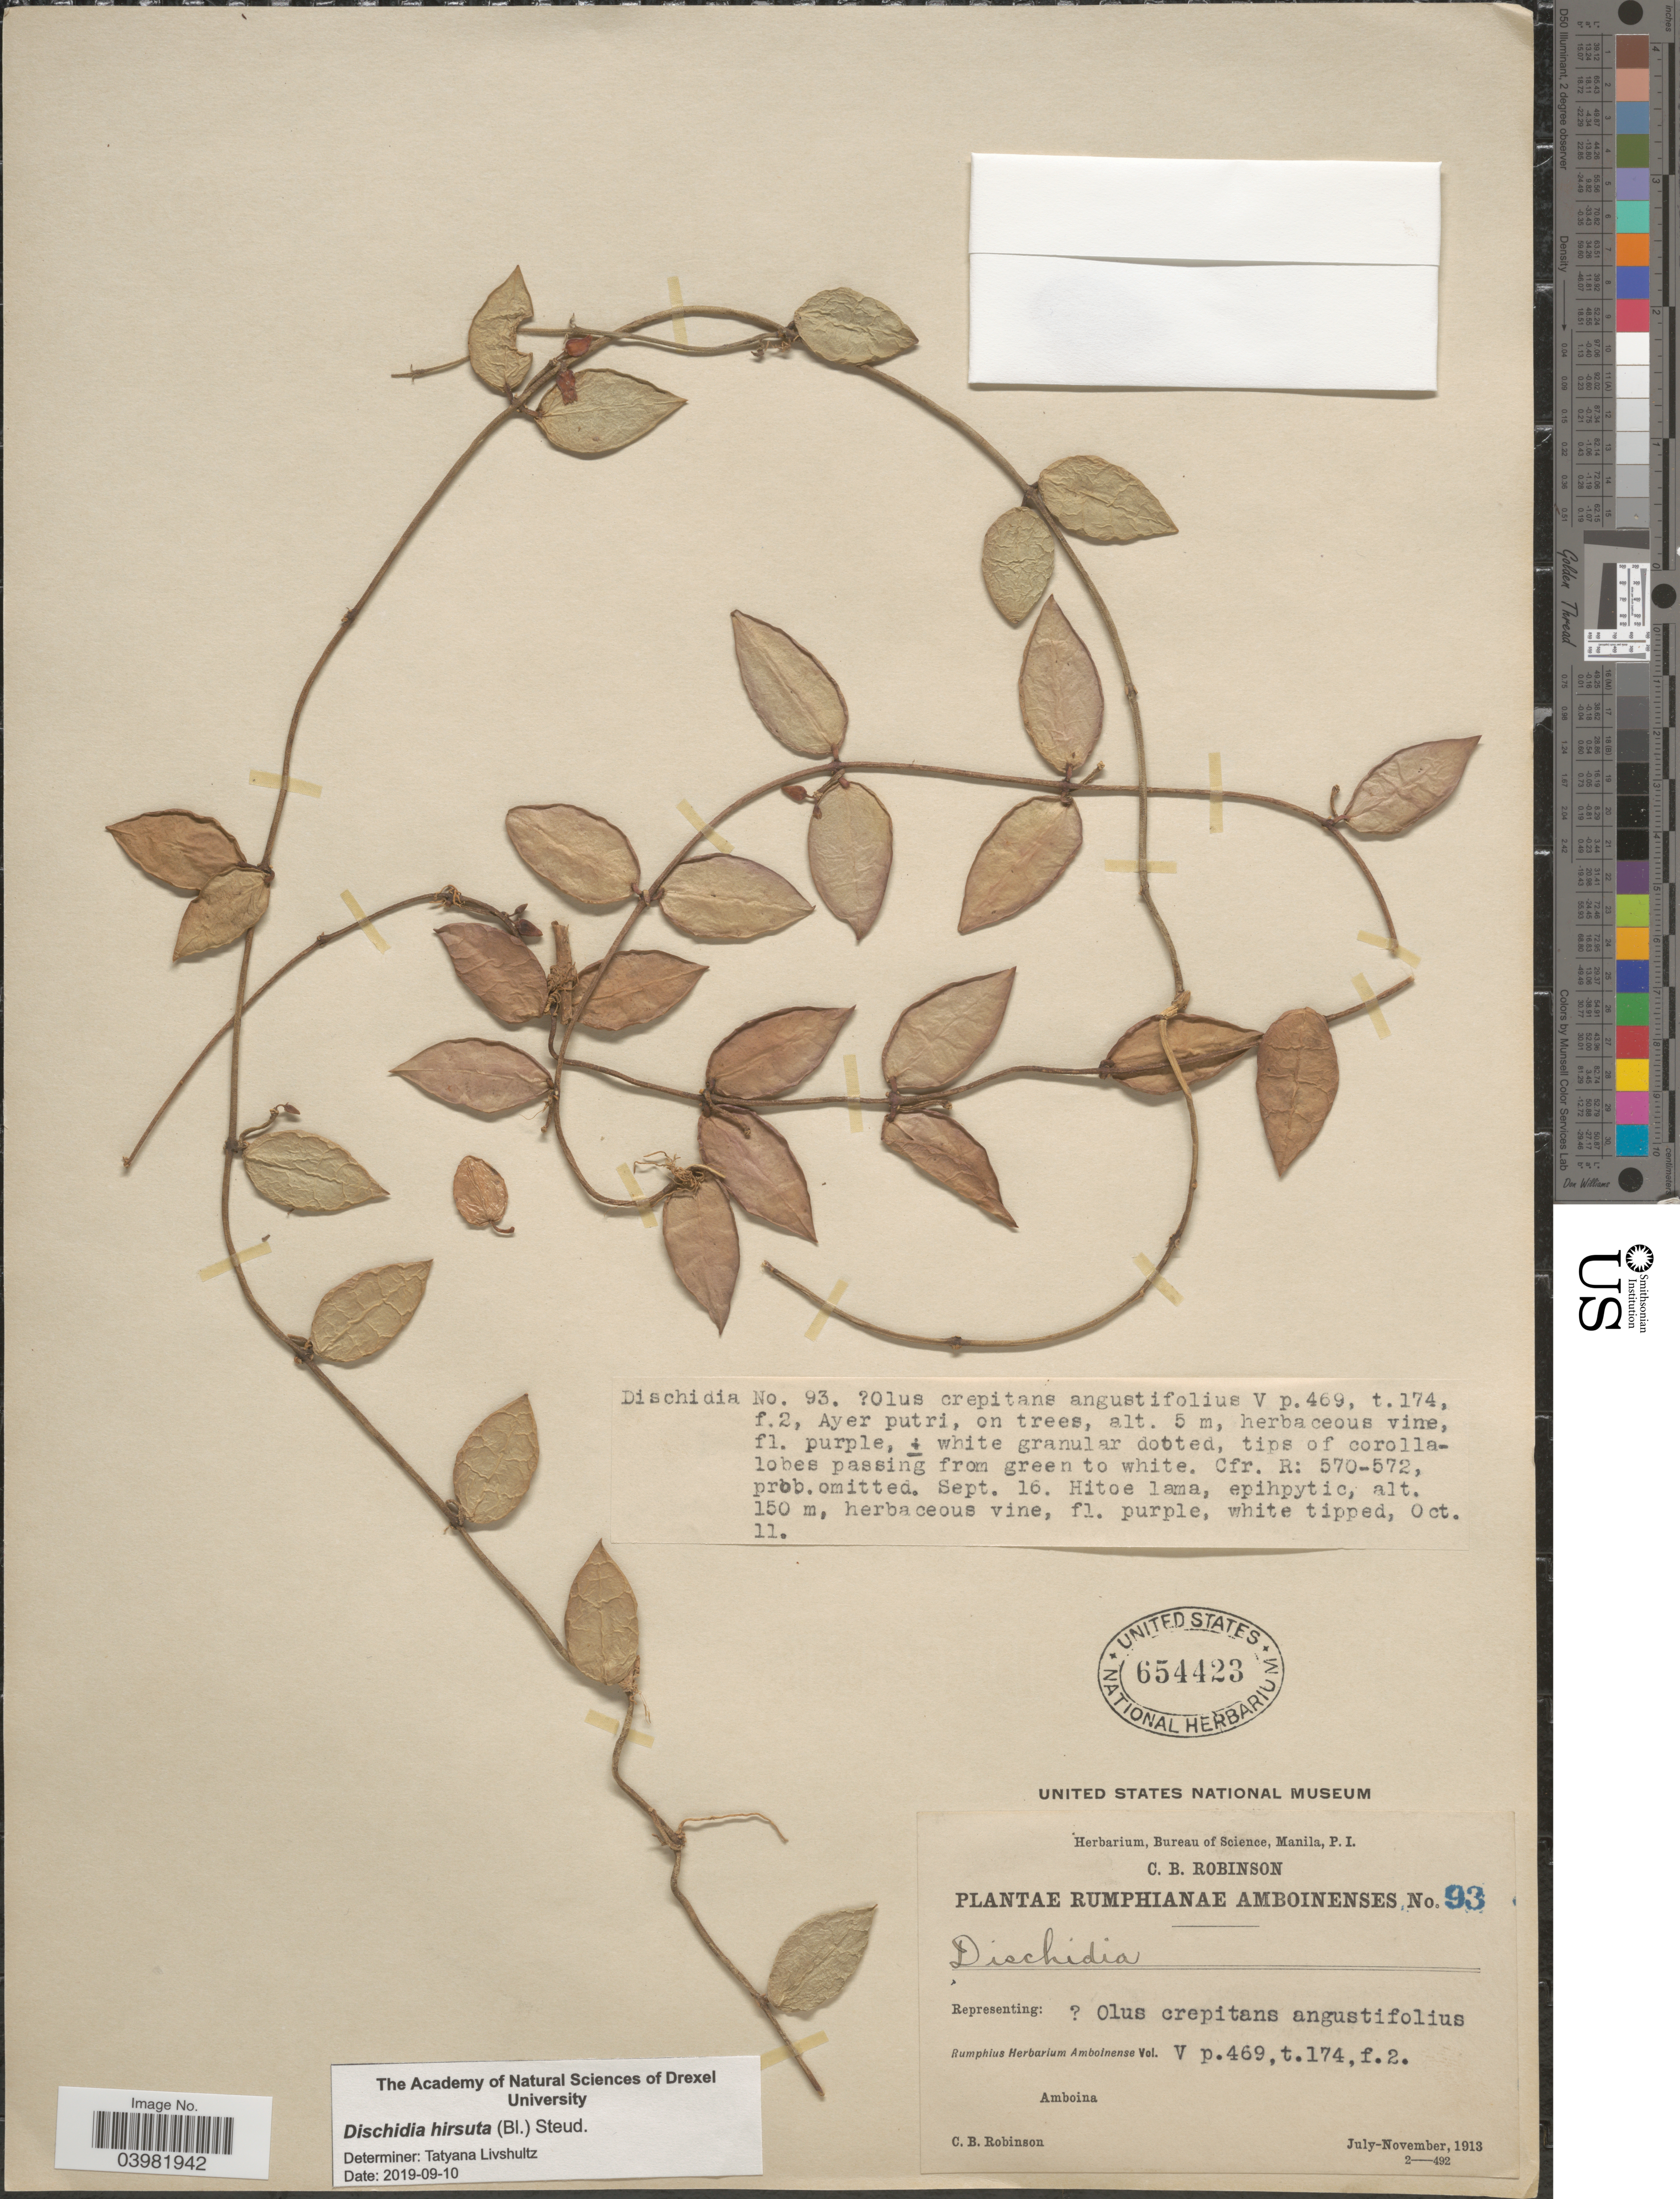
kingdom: Plantae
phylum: Tracheophyta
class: Magnoliopsida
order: Gentianales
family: Apocynaceae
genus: Dischidia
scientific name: Dischidia hirsuta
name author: (Blume) Decne.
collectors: C. Robinson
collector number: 93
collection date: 1913-10-11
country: Indonesia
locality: Amboina.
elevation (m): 150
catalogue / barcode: US 654423